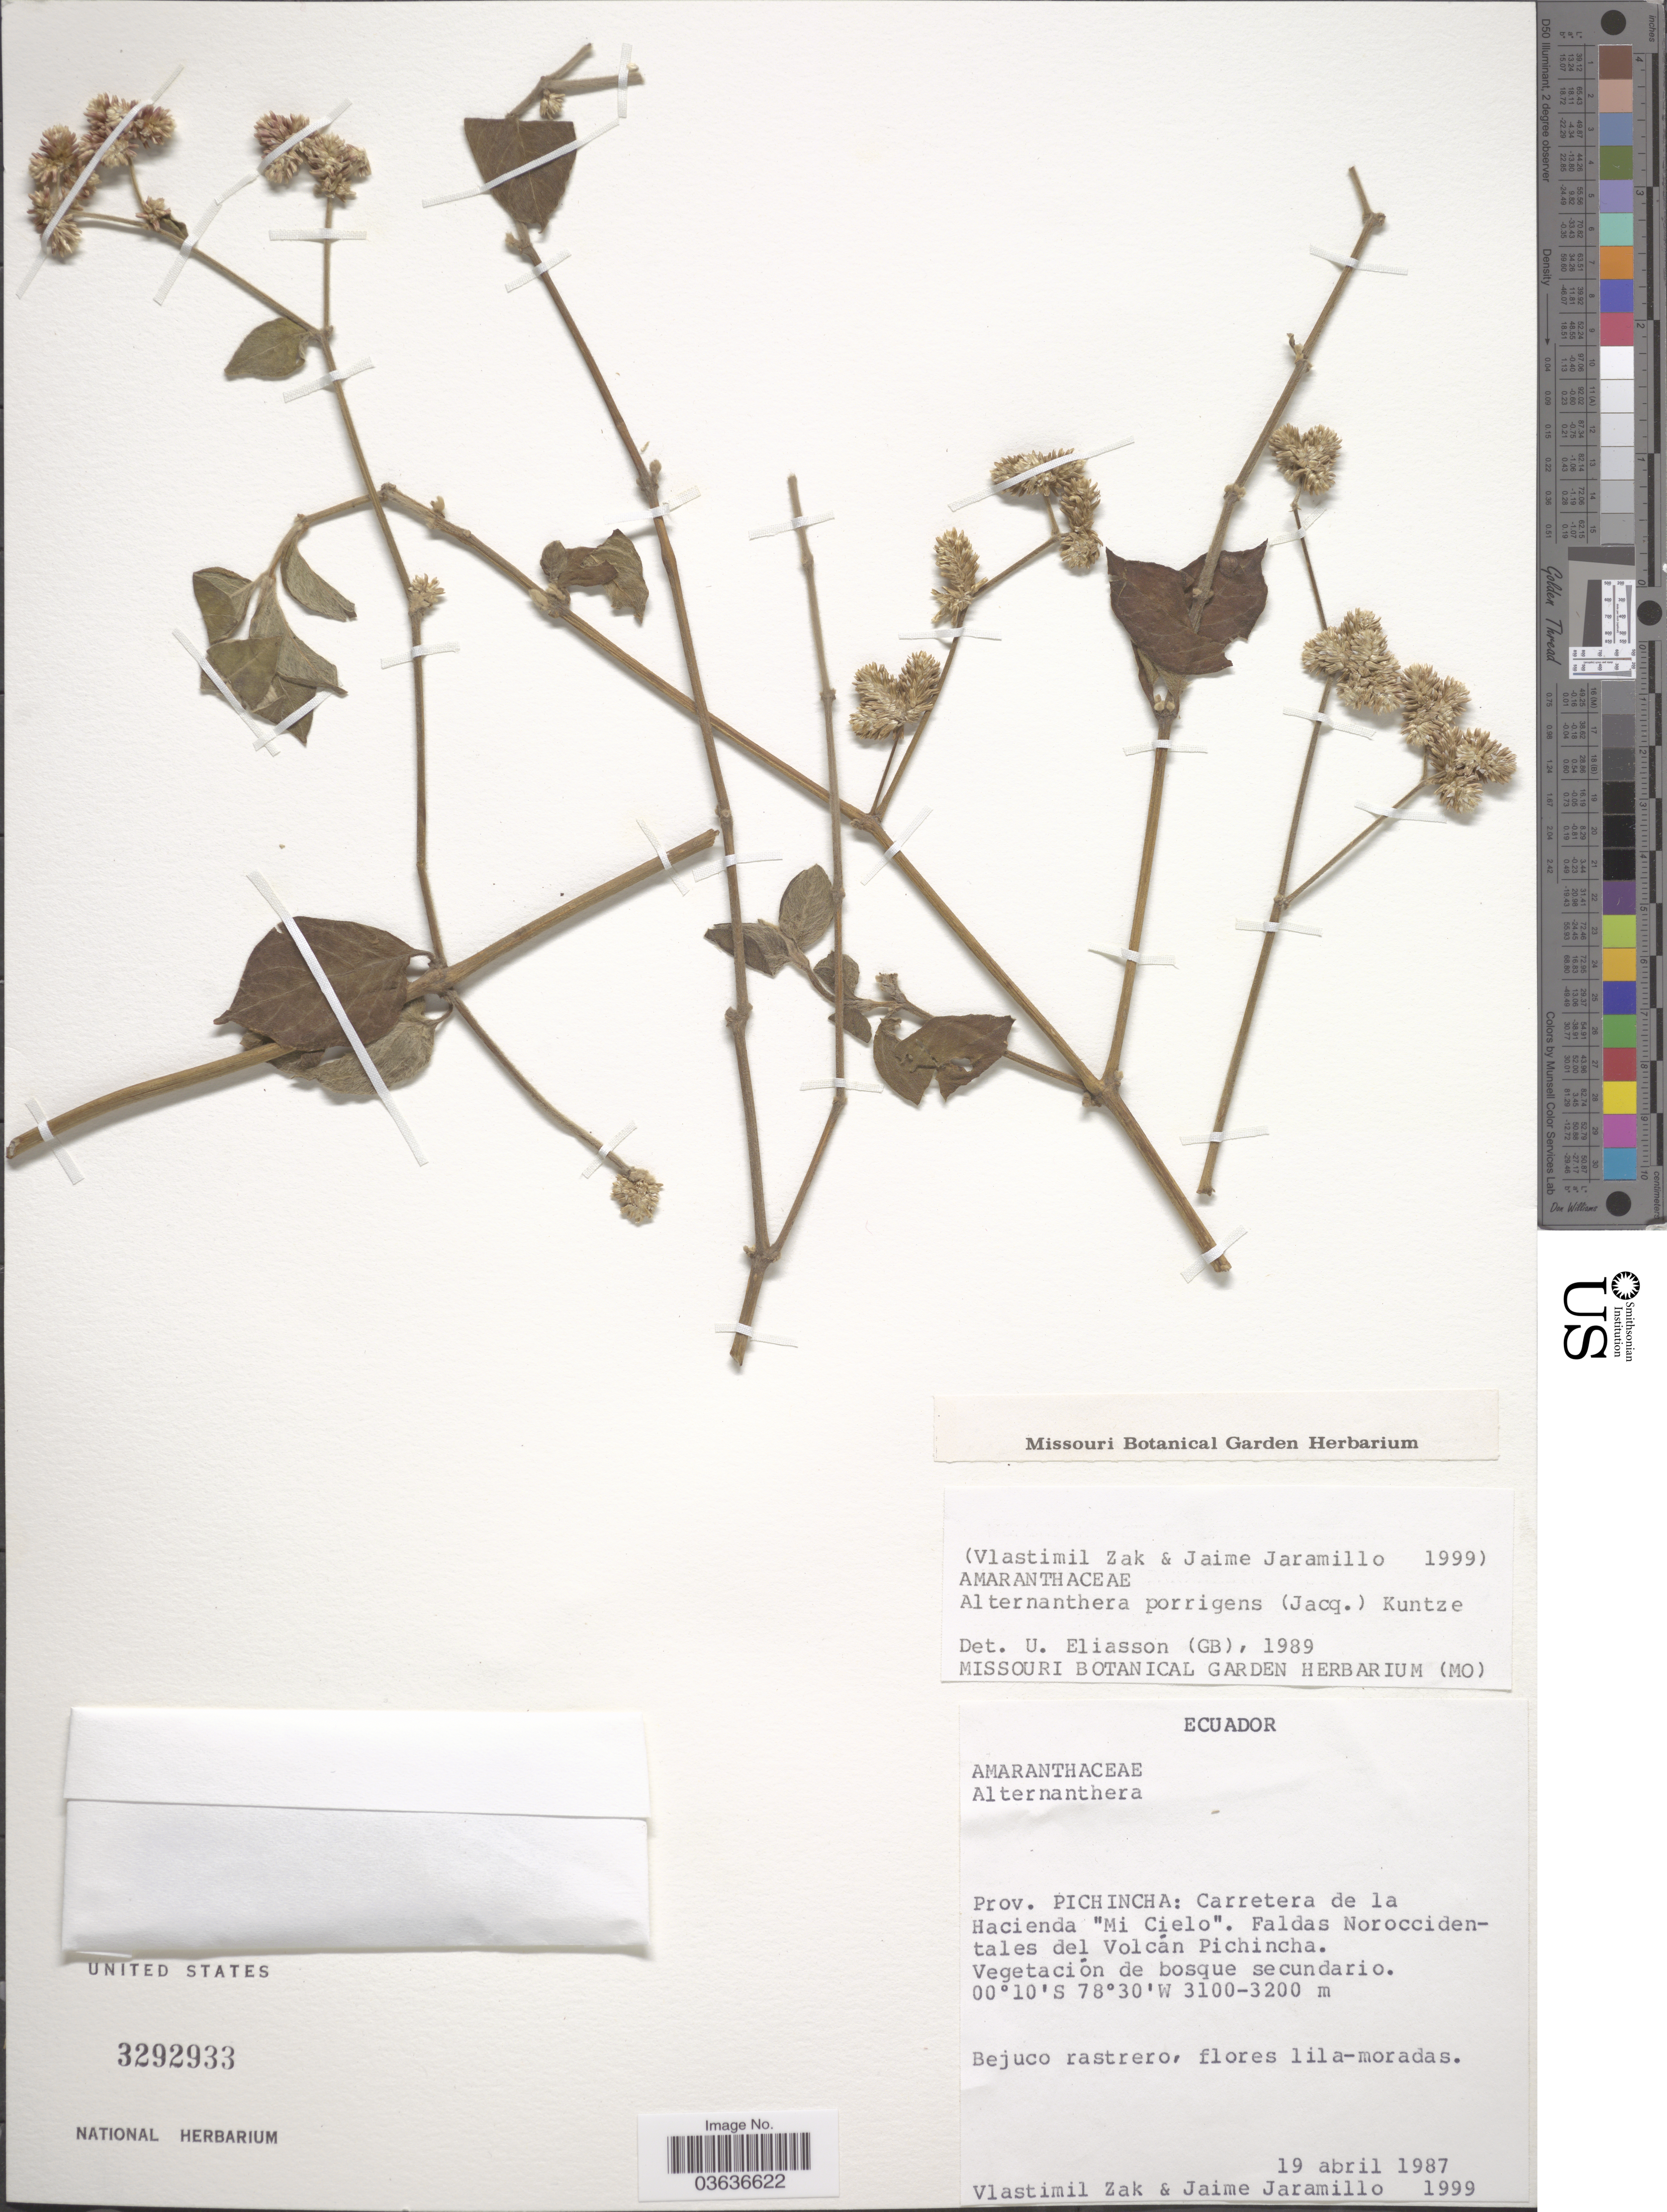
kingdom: Plantae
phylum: Tracheophyta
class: Magnoliopsida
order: Caryophyllales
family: Amaranthaceae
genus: Alternanthera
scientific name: Alternanthera porrigens var. porrigens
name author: (Jacq.) Kuntze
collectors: V. Zak & J. Jaramillo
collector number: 1999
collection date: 1987-04-19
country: Ecuador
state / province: Pichincha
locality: Carretera de la Hacienda "Mi Cielo". Faldas Noroccidentales del Volcán Pichincha.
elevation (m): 3100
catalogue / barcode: US 3292933